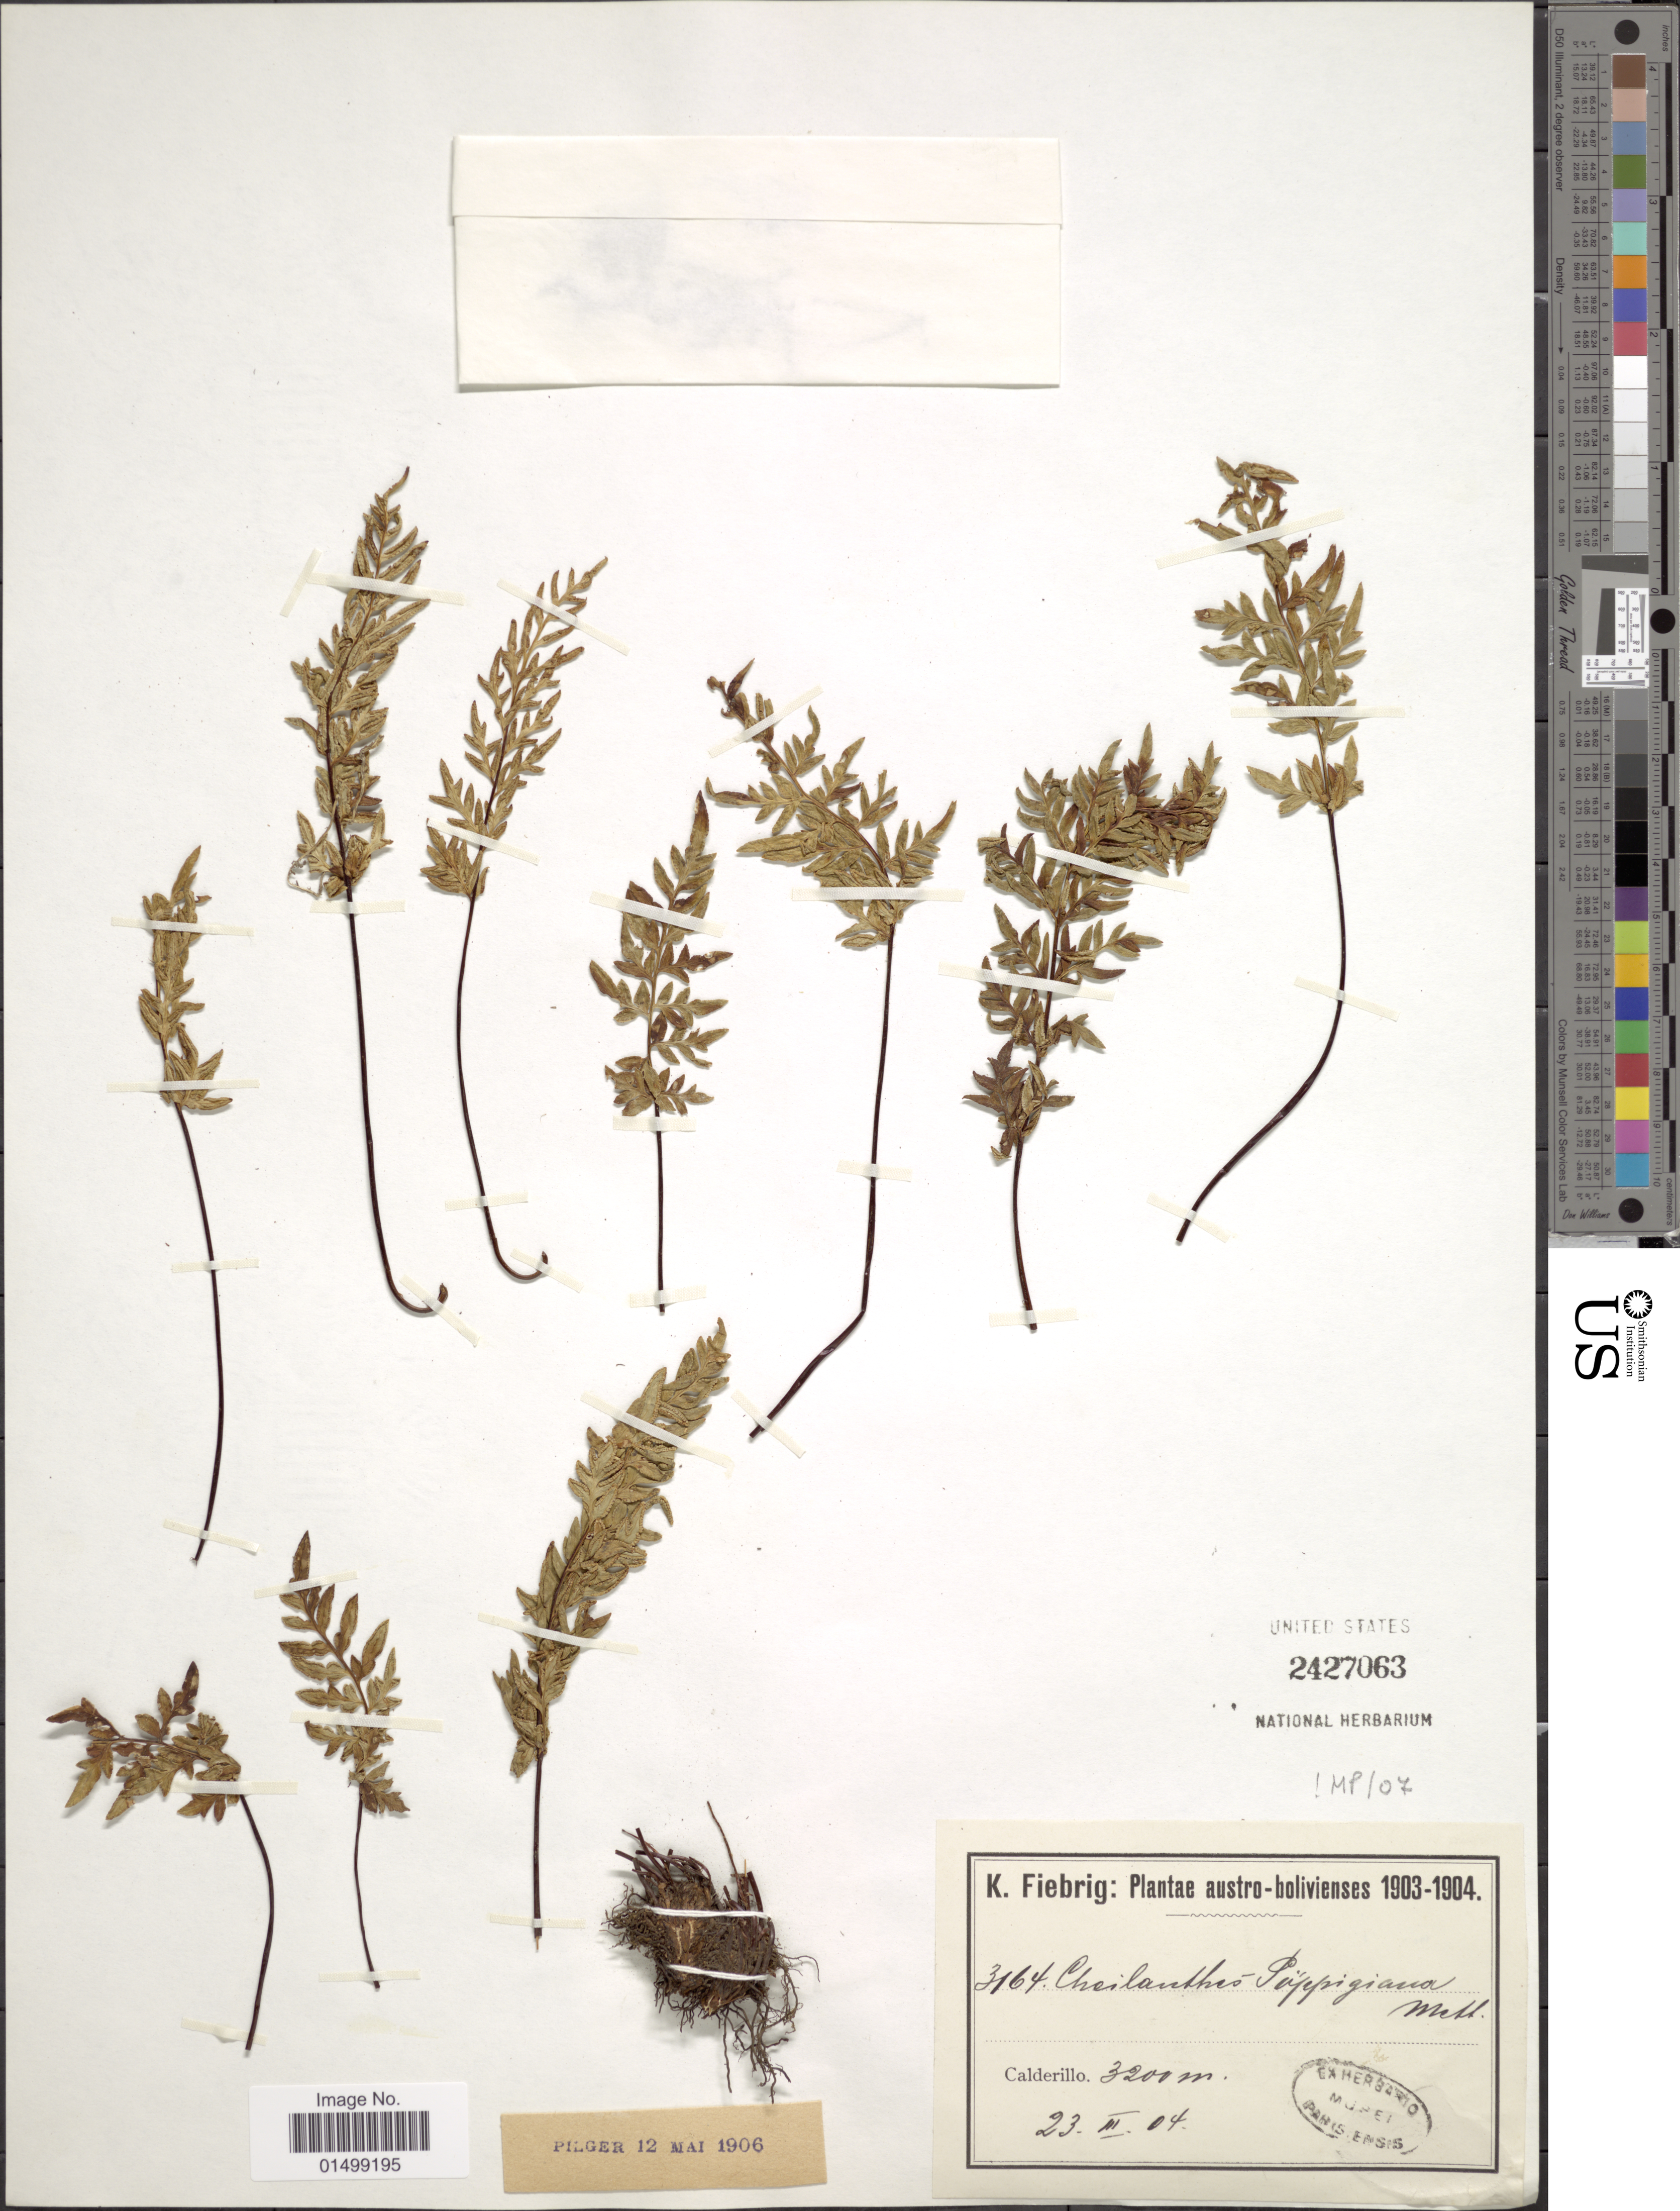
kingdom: Plantae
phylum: Tracheophyta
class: Polypodiopsida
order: Polypodiales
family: Pteridaceae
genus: Cheilanthes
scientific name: Cheilanthes poeppigiana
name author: Mett. ex Kuhn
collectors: K. Fiebrig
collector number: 3164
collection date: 1904-02-23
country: Bolivia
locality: Calderillo.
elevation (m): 3200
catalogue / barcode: US 2427063